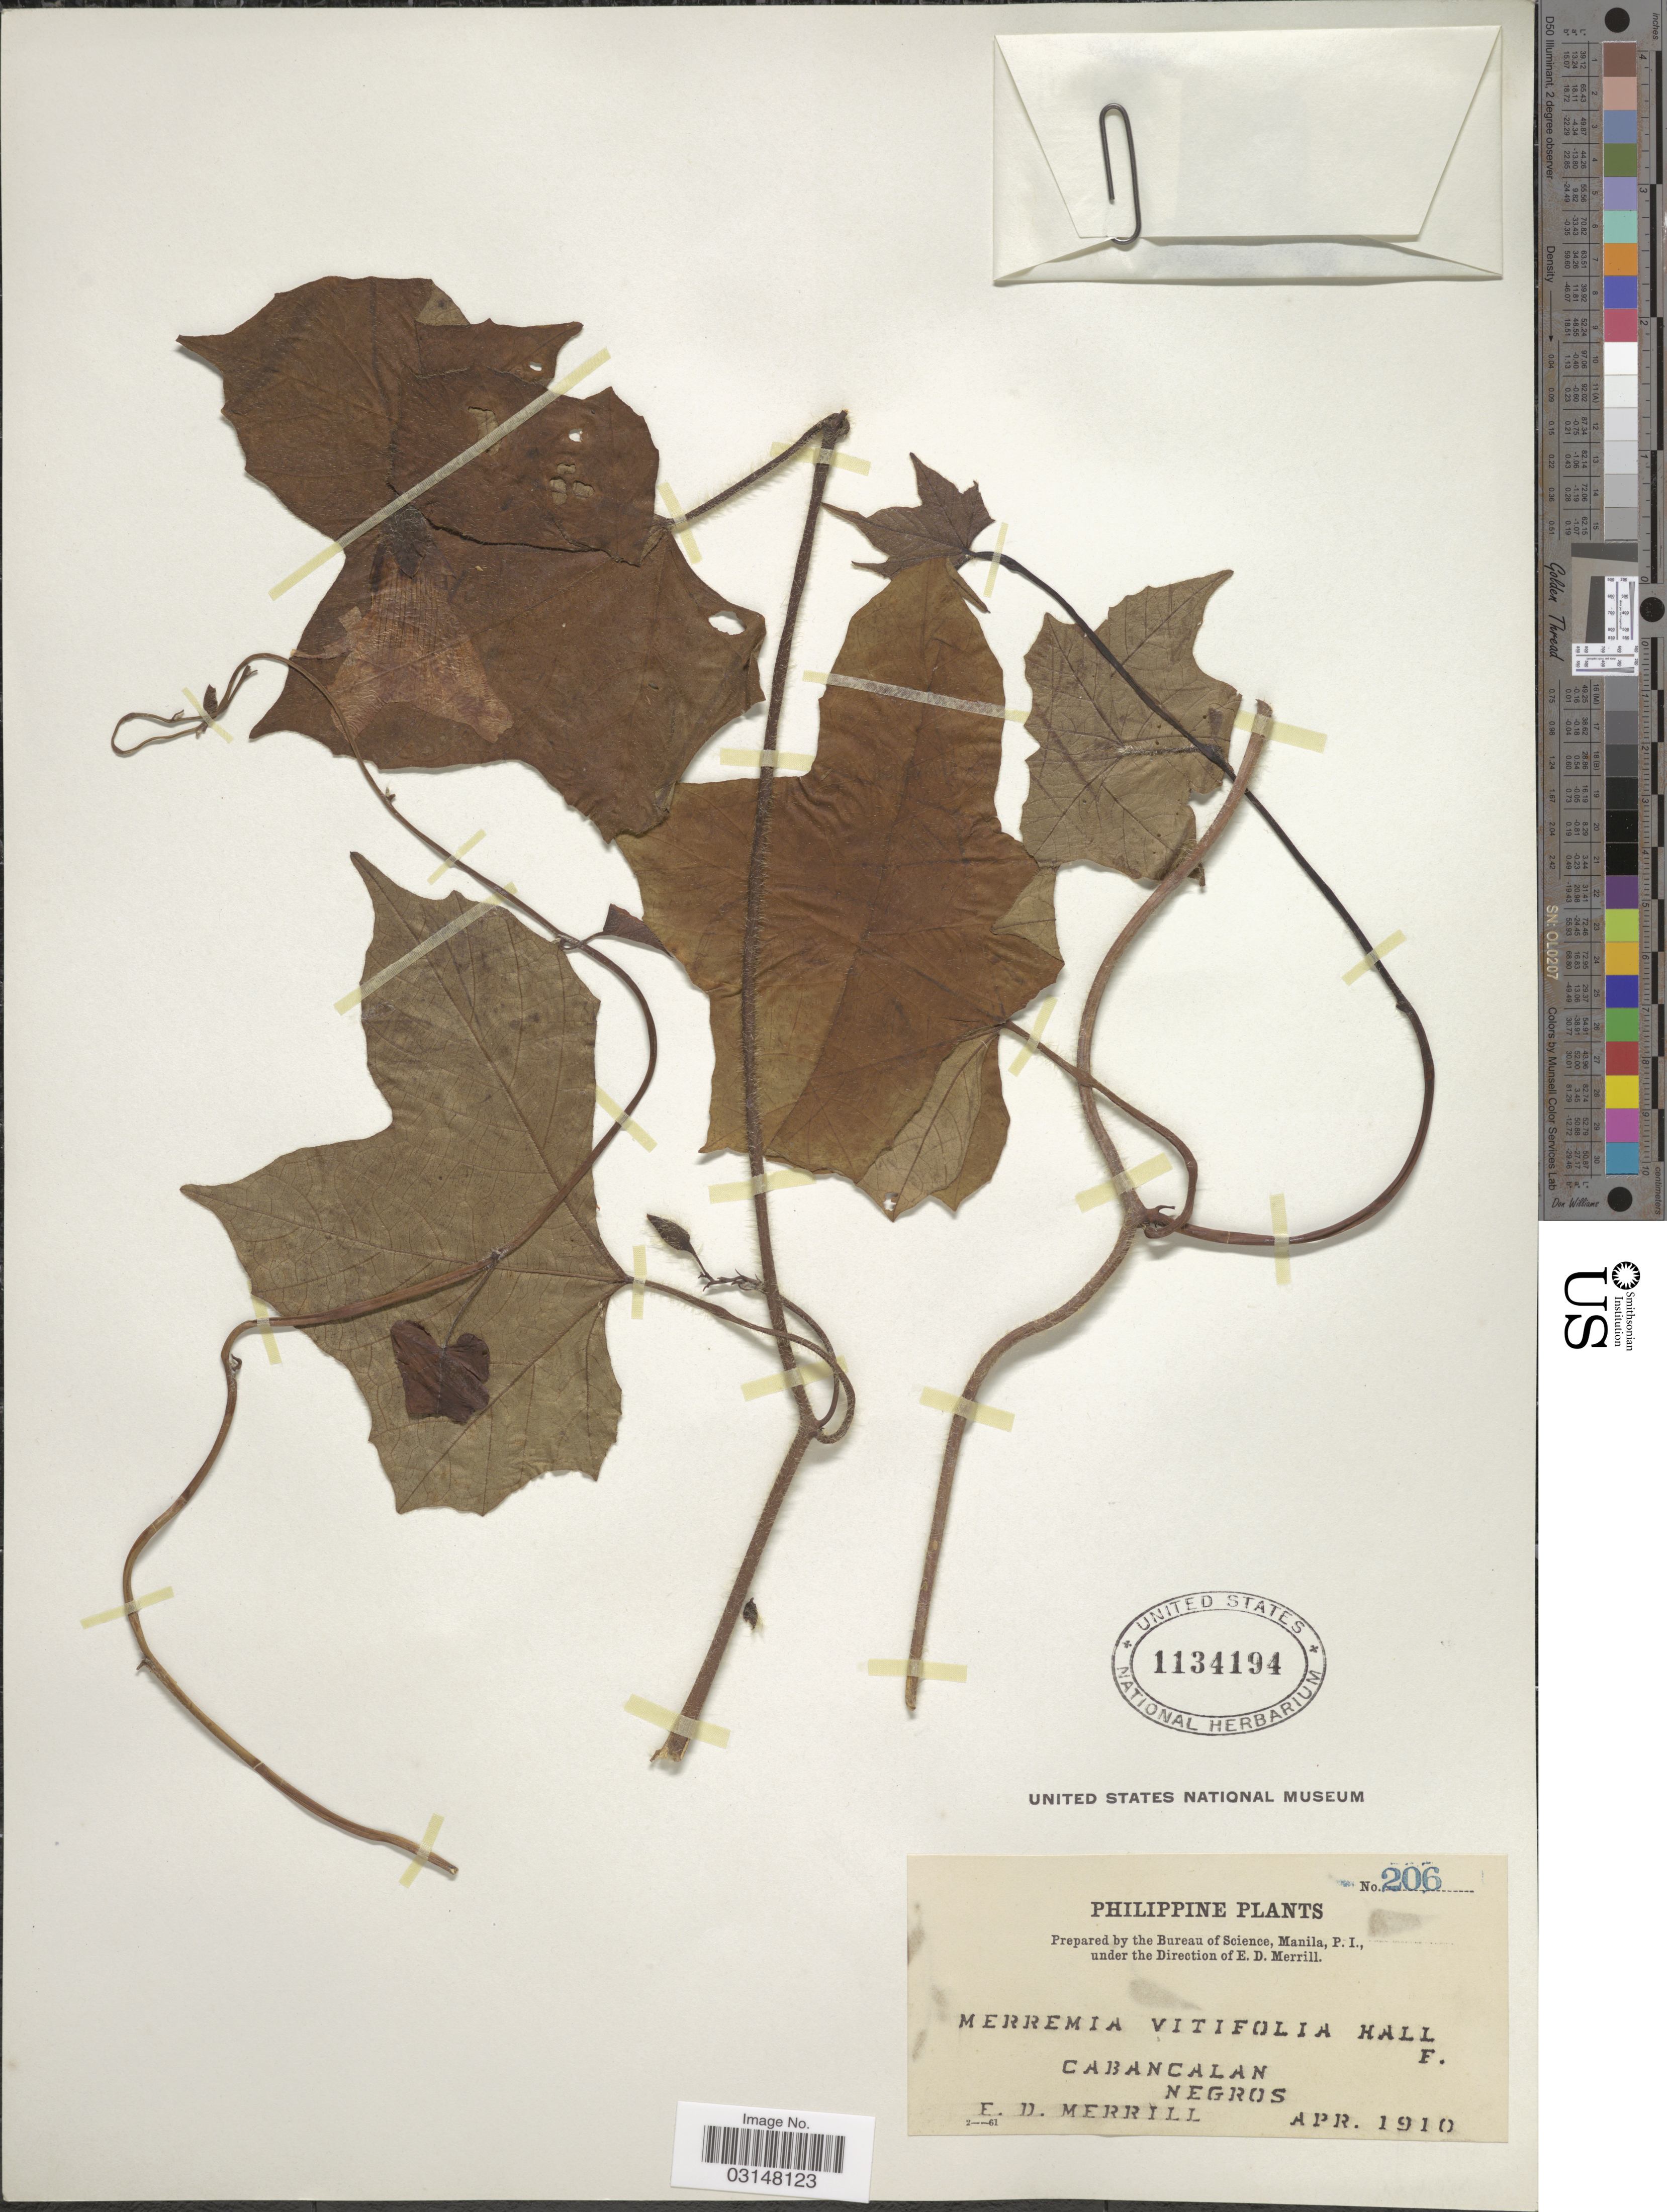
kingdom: Plantae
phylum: Tracheophyta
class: Magnoliopsida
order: Solanales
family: Convolvulaceae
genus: Distimake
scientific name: Distimake vitifolius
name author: (Burm. f.) Pisuttimarn & Petrongari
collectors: E. D. Merrill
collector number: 206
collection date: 1910-04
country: Philippines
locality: Cabancalan, Negros.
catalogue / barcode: US 1134194